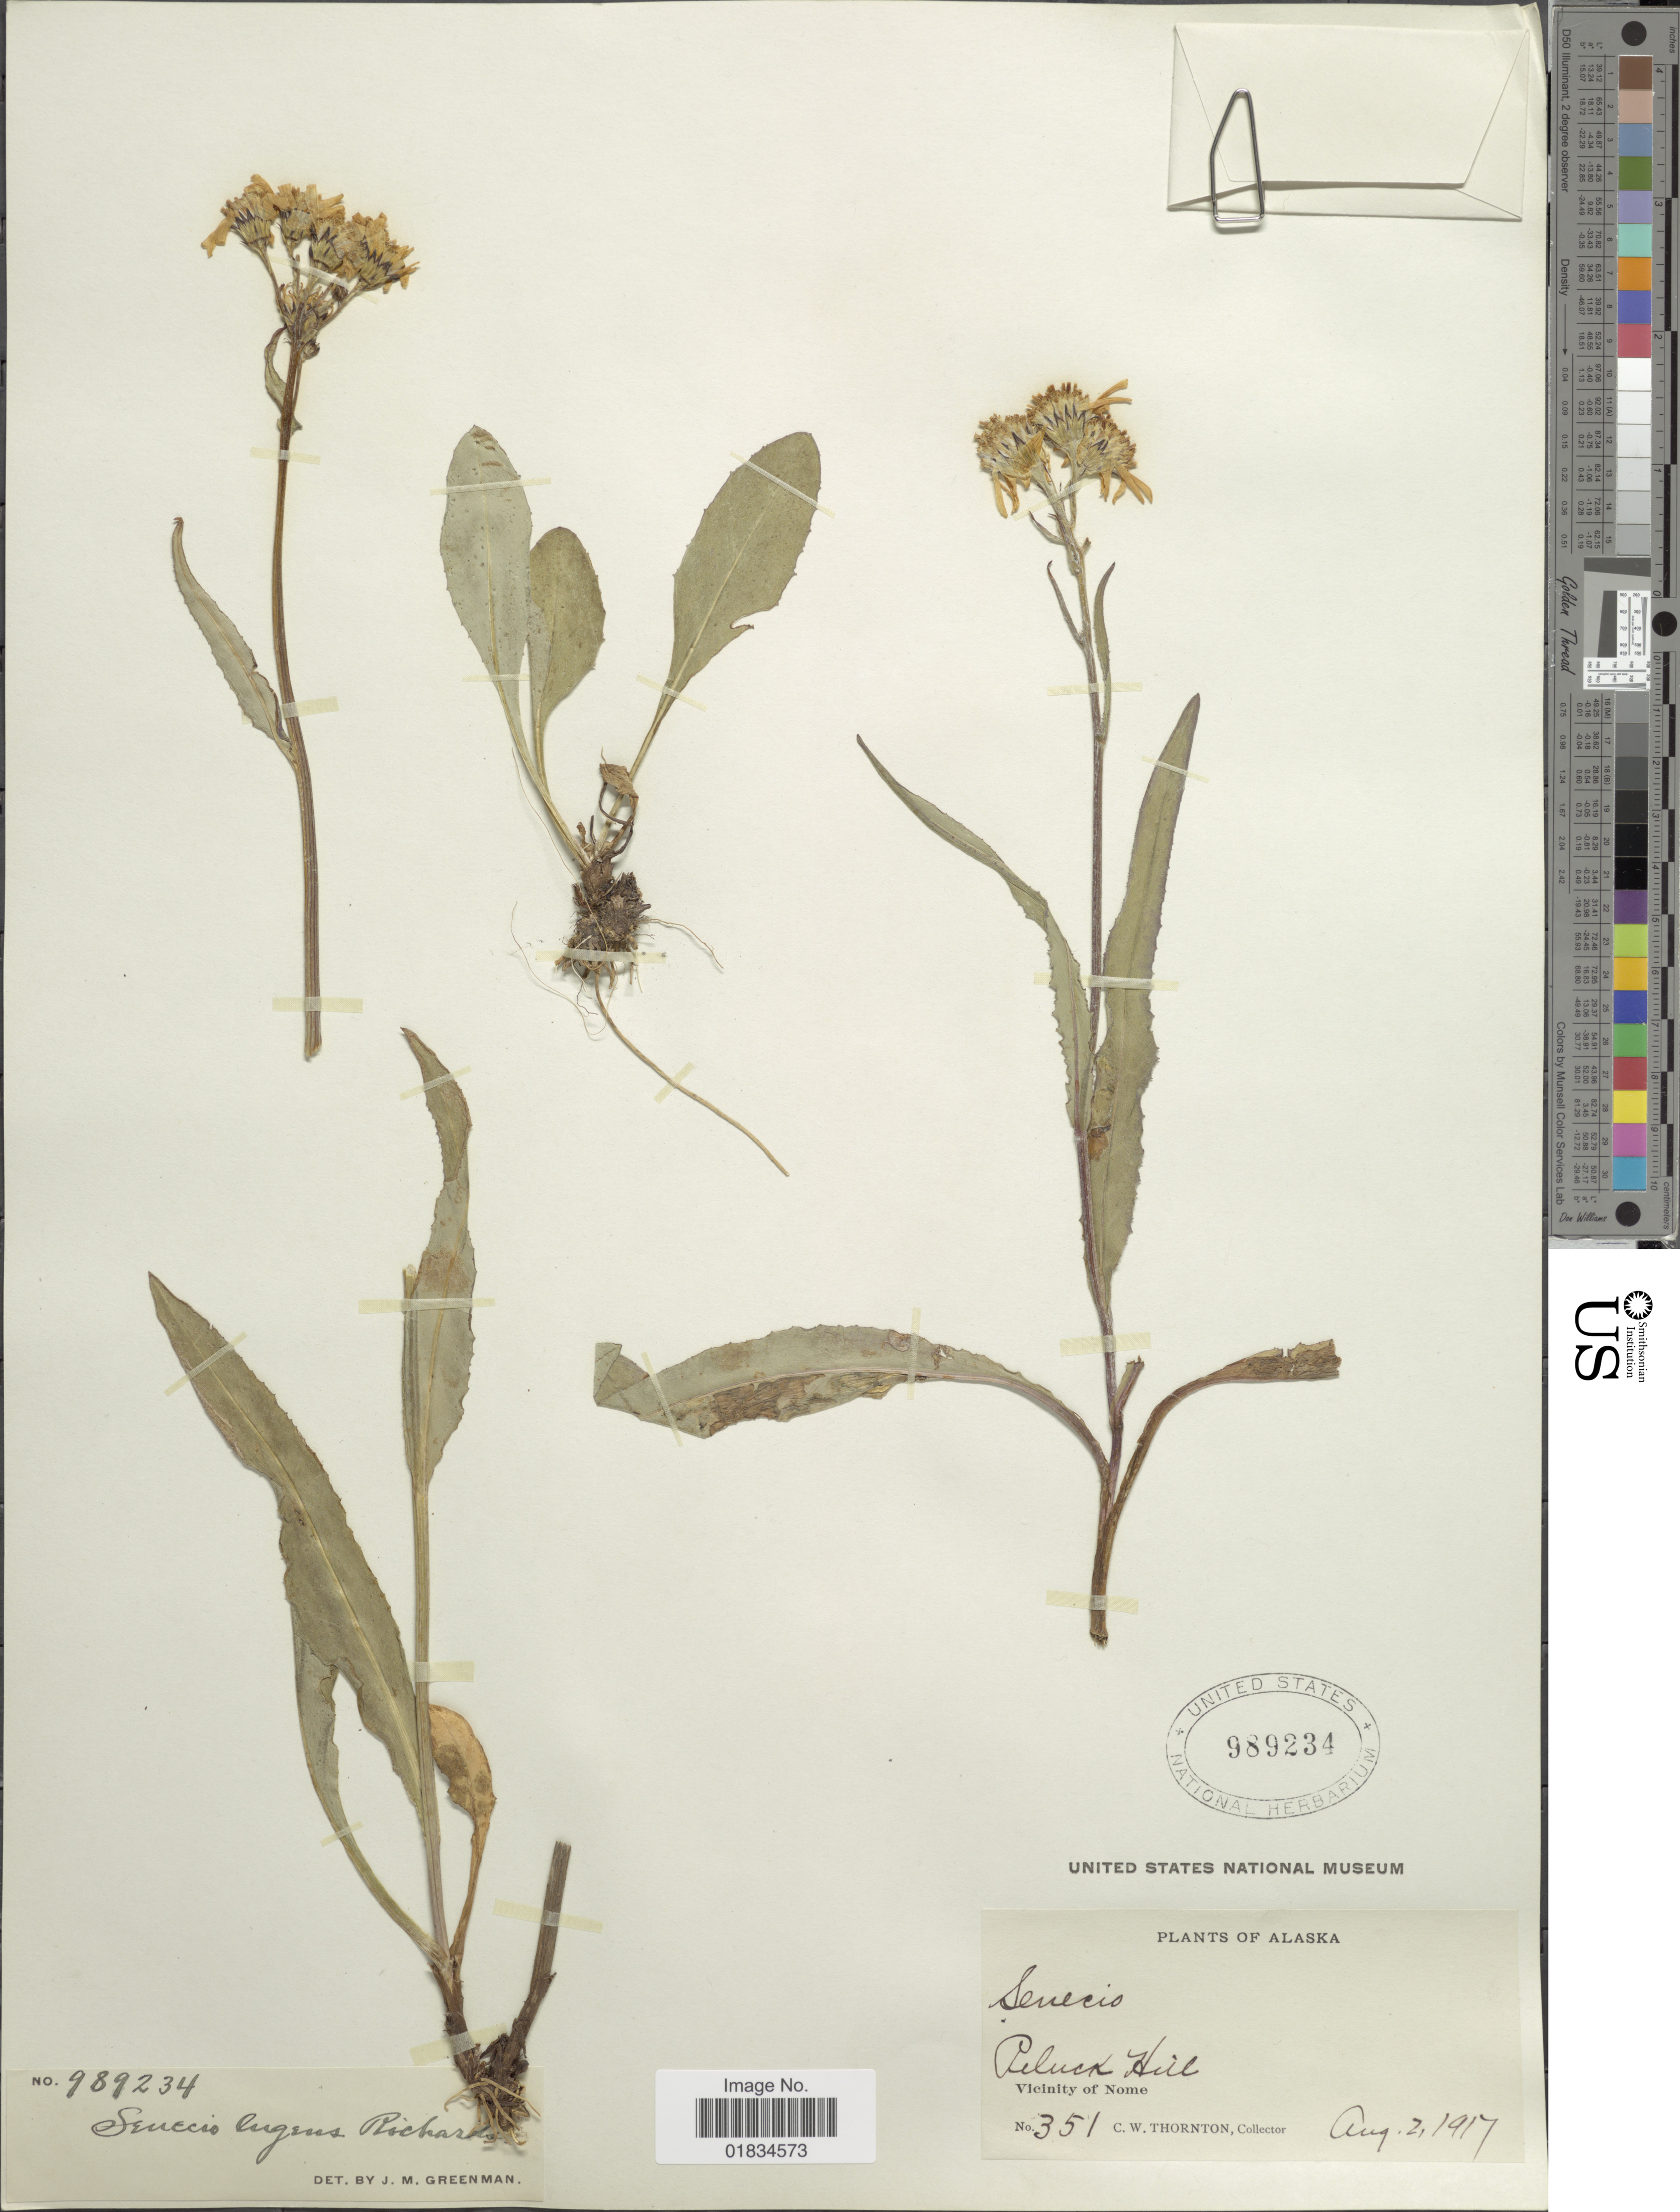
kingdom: Plantae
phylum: Tracheophyta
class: Magnoliopsida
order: Asterales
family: Asteraceae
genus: Senecio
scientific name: Senecio lugens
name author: Richardson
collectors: C. Thornton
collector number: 351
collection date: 1917-08-02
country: United States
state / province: Alaska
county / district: Nome C. A.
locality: Peluck Hill, Vicinity of Nome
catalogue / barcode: US 989234